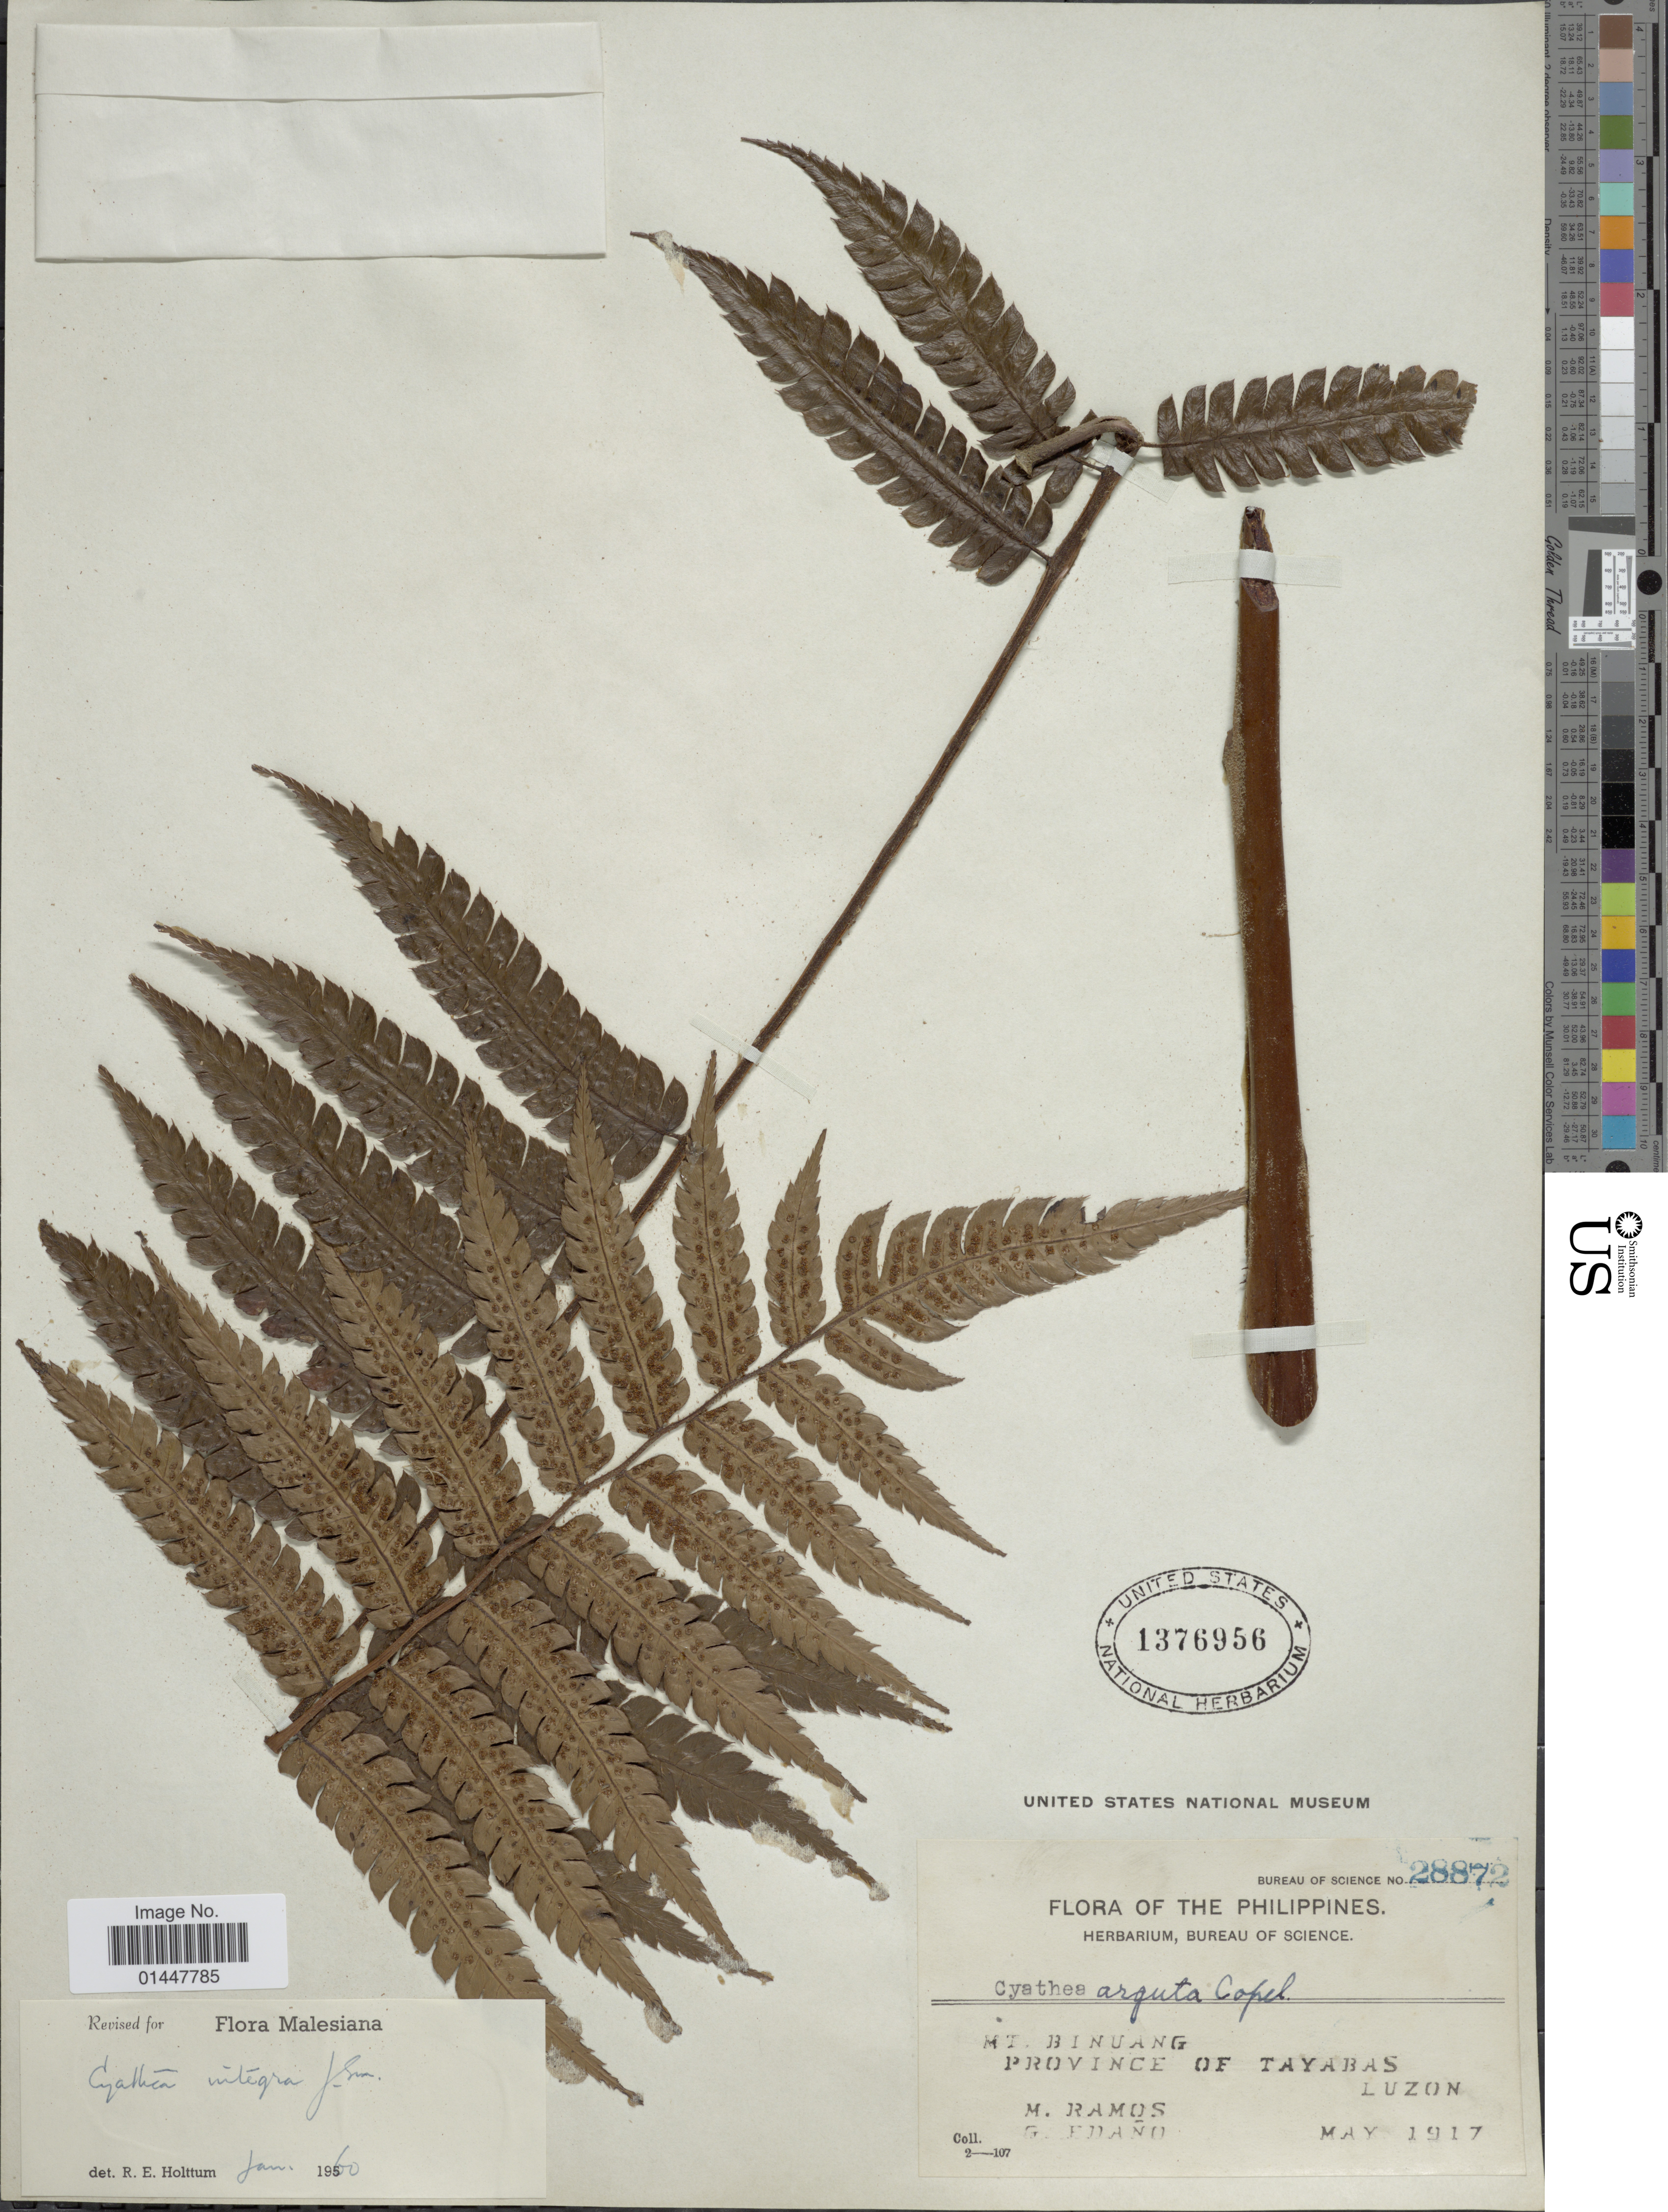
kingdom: Plantae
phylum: Tracheophyta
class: Polypodiopsida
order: Cyatheales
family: Cyatheaceae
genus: Sphaeropteris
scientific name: Sphaeropteris integra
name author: (J. Sm.) R.M. Tryon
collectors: M. Ramos & G. Edaño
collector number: Bureau of Science 28872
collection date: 1917-05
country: Philippines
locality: Mt. Binuang, Province of Tayabas, Luzon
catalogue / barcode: US 1376956